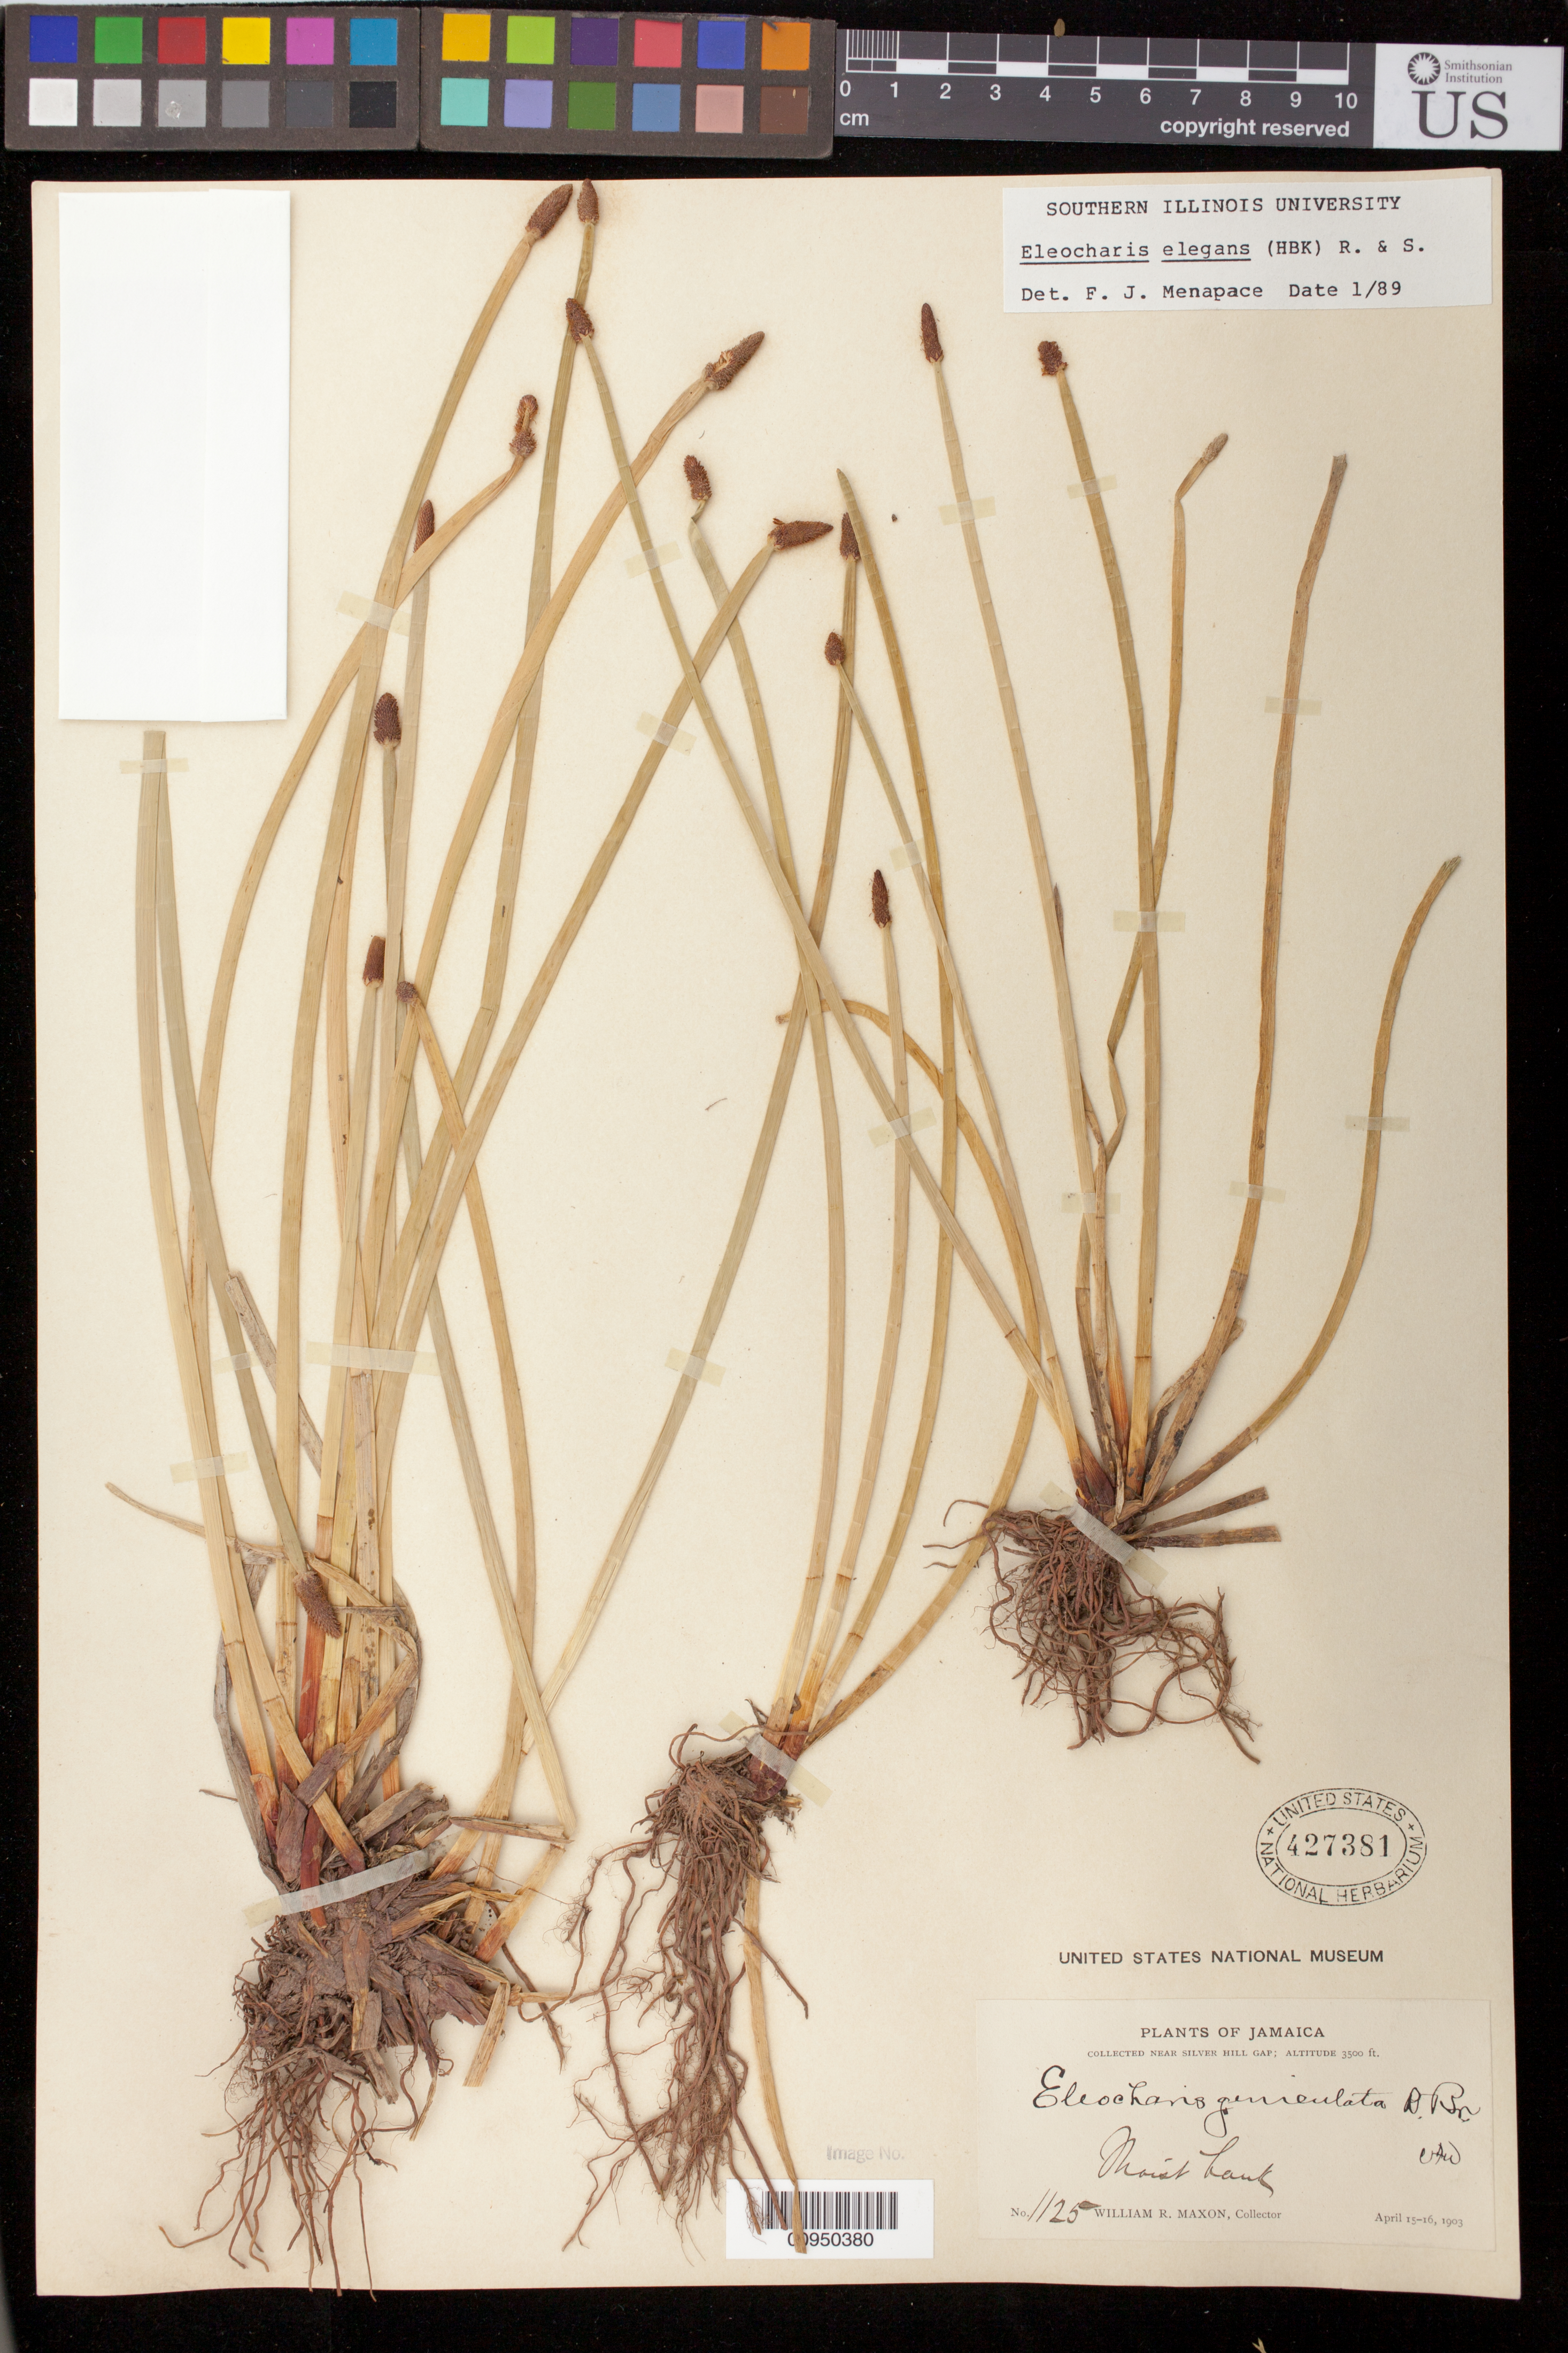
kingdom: Plantae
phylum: Tracheophyta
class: Liliopsida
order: Poales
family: Cyperaceae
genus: Eleocharis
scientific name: Eleocharis elegans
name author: (Kunth) Roem. & Schult.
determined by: Menapace, F. J.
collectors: W. R. Maxon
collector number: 1125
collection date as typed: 15 Apr 1903 to 16 Apr 1903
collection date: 1903-04-15/1903-04-16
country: Jamaica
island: Jamaica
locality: Near Silver Hill Gap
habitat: Moist bank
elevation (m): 1067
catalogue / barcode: US 427381